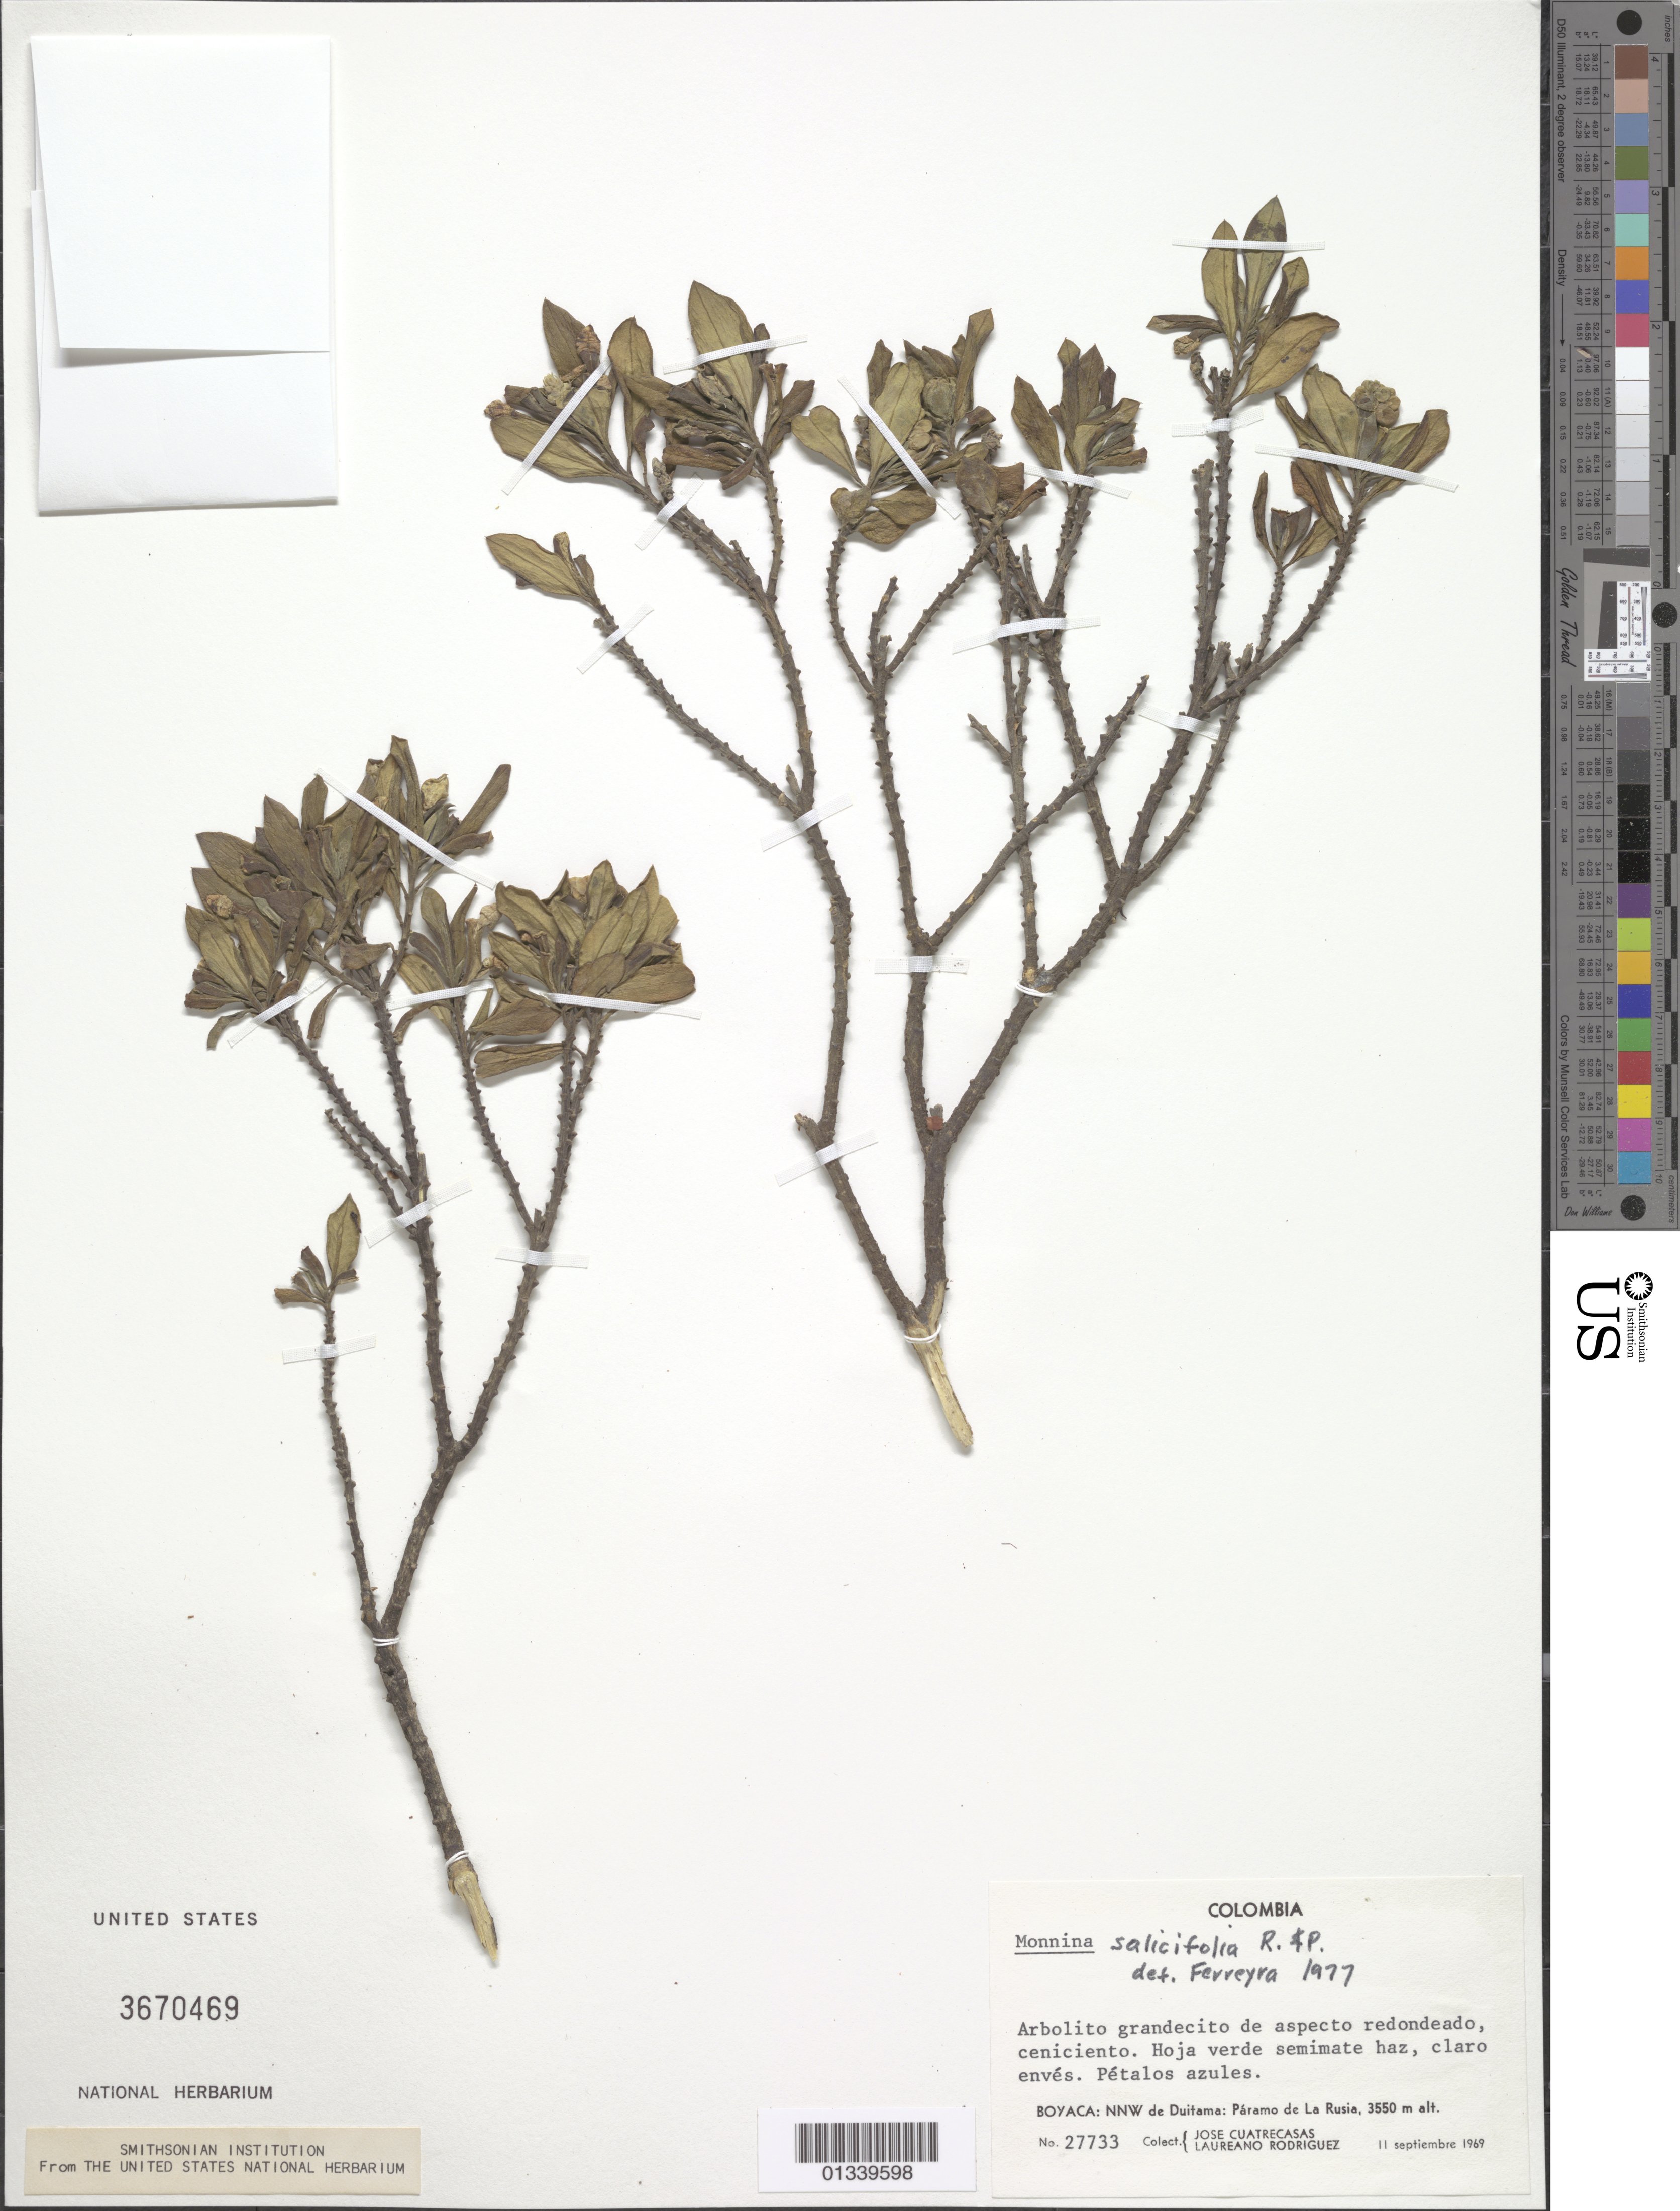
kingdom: Plantae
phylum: Tracheophyta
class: Magnoliopsida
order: Fabales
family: Polygalaceae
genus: Monnina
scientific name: Monnina salicifolia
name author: Ruiz & Pav.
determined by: Ferreyra, R. A.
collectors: J. Cuatrecasas & L. Rodriguez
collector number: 27733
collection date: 1969-09-11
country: Colombia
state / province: Boyacá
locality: NNW de Duitama: Paramo de La Rusia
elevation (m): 3550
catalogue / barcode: US 3670469